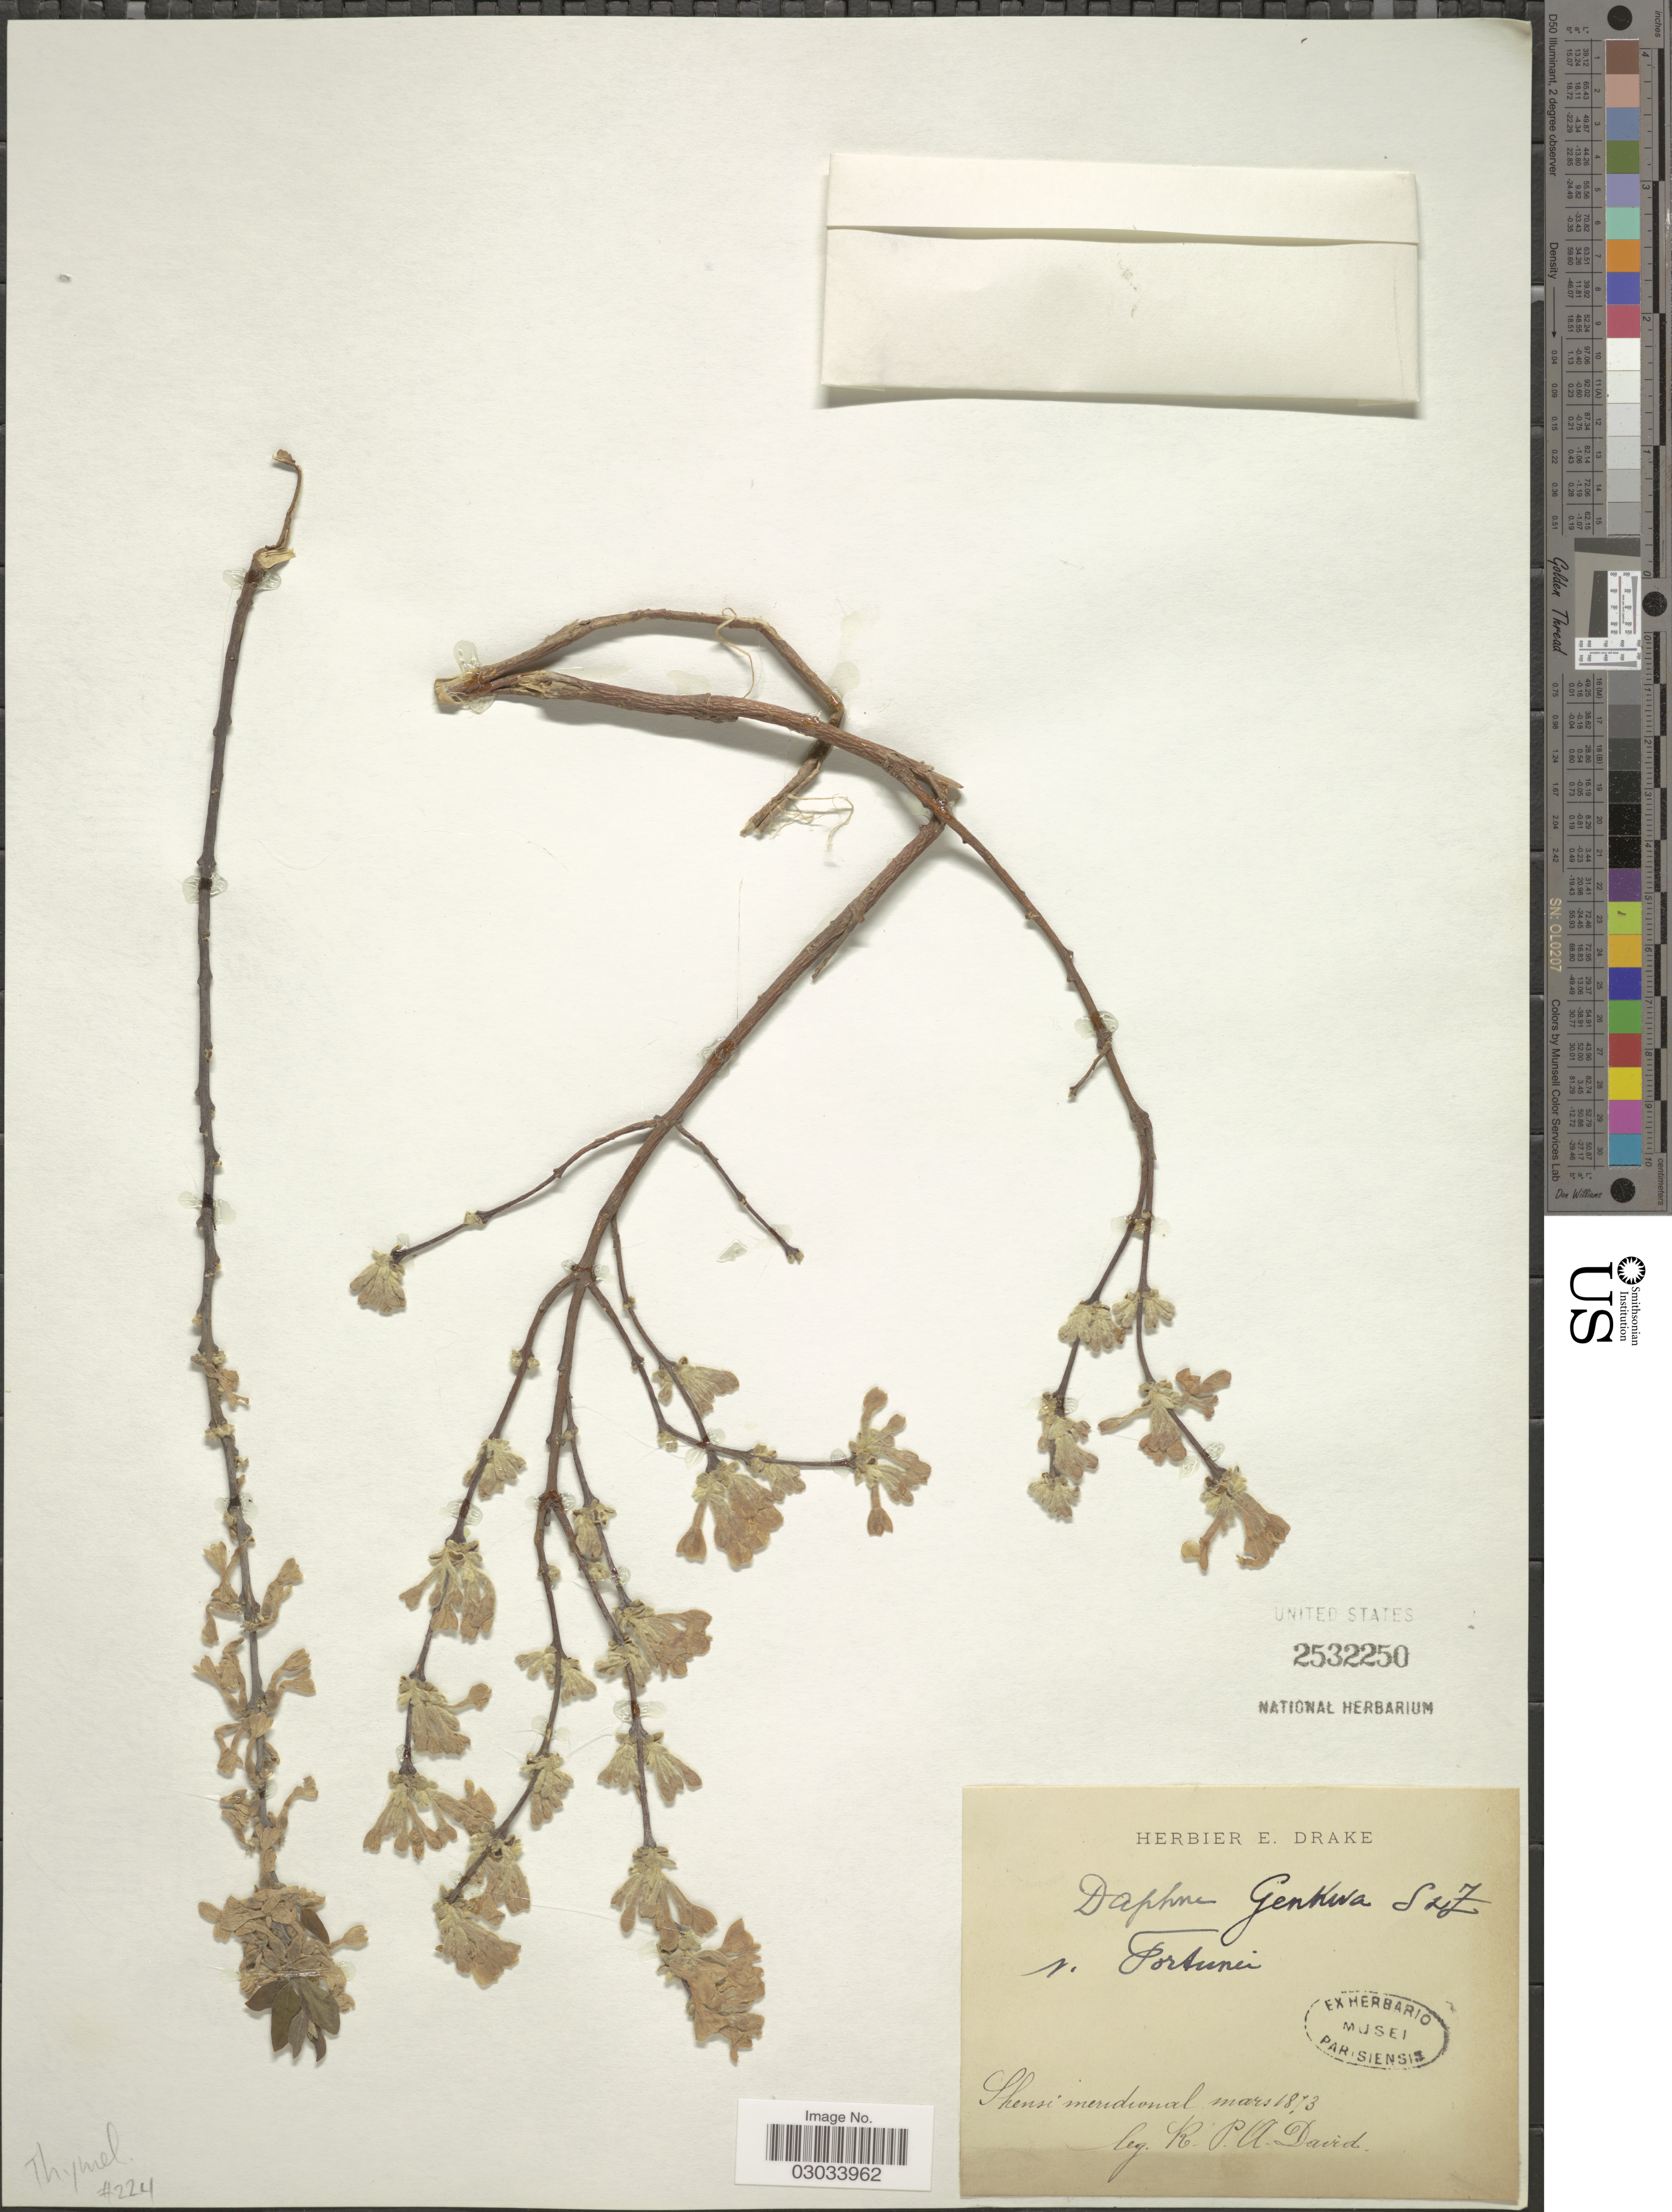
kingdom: Plantae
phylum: Tracheophyta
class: Magnoliopsida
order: Malvales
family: Thymelaeaceae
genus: Daphne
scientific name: Daphne genkwa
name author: Siebold & Zucc.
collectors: R. David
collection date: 1873-03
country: China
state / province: Shaanxi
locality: Shensi meridional.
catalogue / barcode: US 2532250